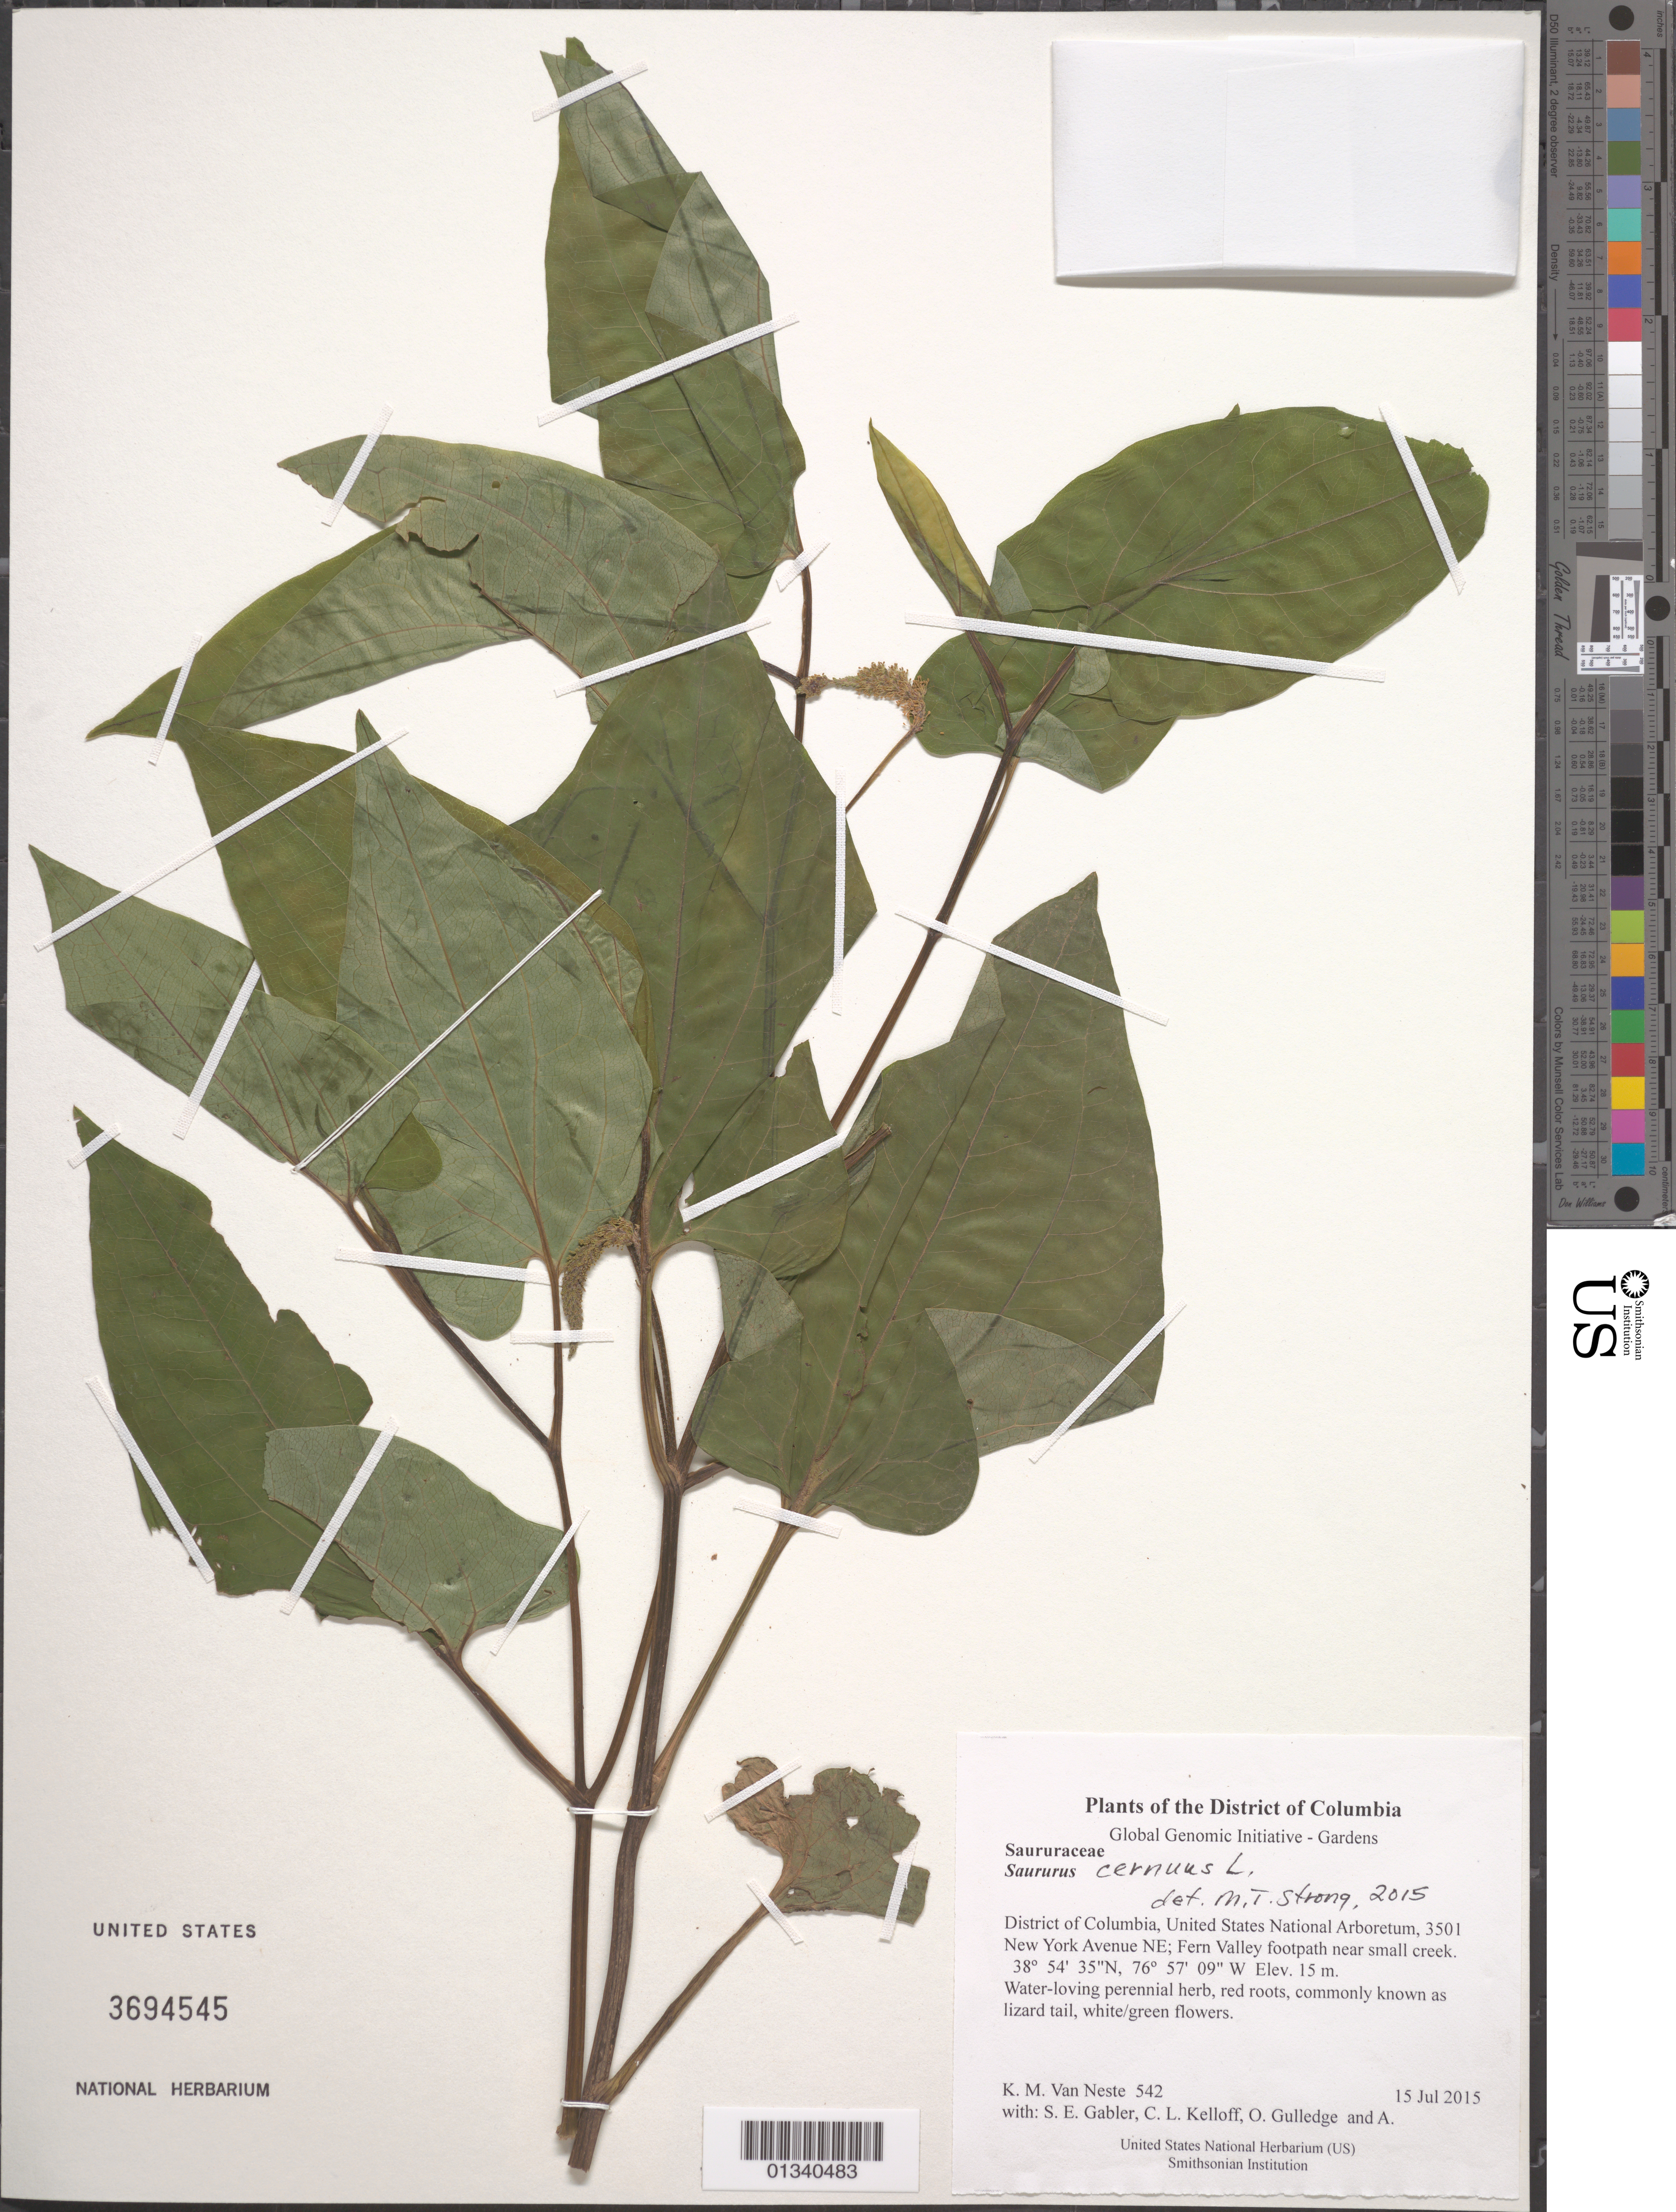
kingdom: Plantae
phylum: Tracheophyta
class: Magnoliopsida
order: Piperales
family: Saururaceae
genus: Saururus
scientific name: Saururus cernuus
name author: L.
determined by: Strong, M. T., (US), Smithsonian Institution - National Museum of Natural History (UNITED STATES)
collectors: K. M. Van Neste, S. E. Gabler, C. L. Kelloff, O. Gulledge & A. Hill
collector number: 542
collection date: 2015-07-15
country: United States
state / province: District of Columbia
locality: United States National Arboretum, 3501 New York Avenue NE; Fern Valley footpath near small creek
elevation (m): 15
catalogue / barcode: US 3694545